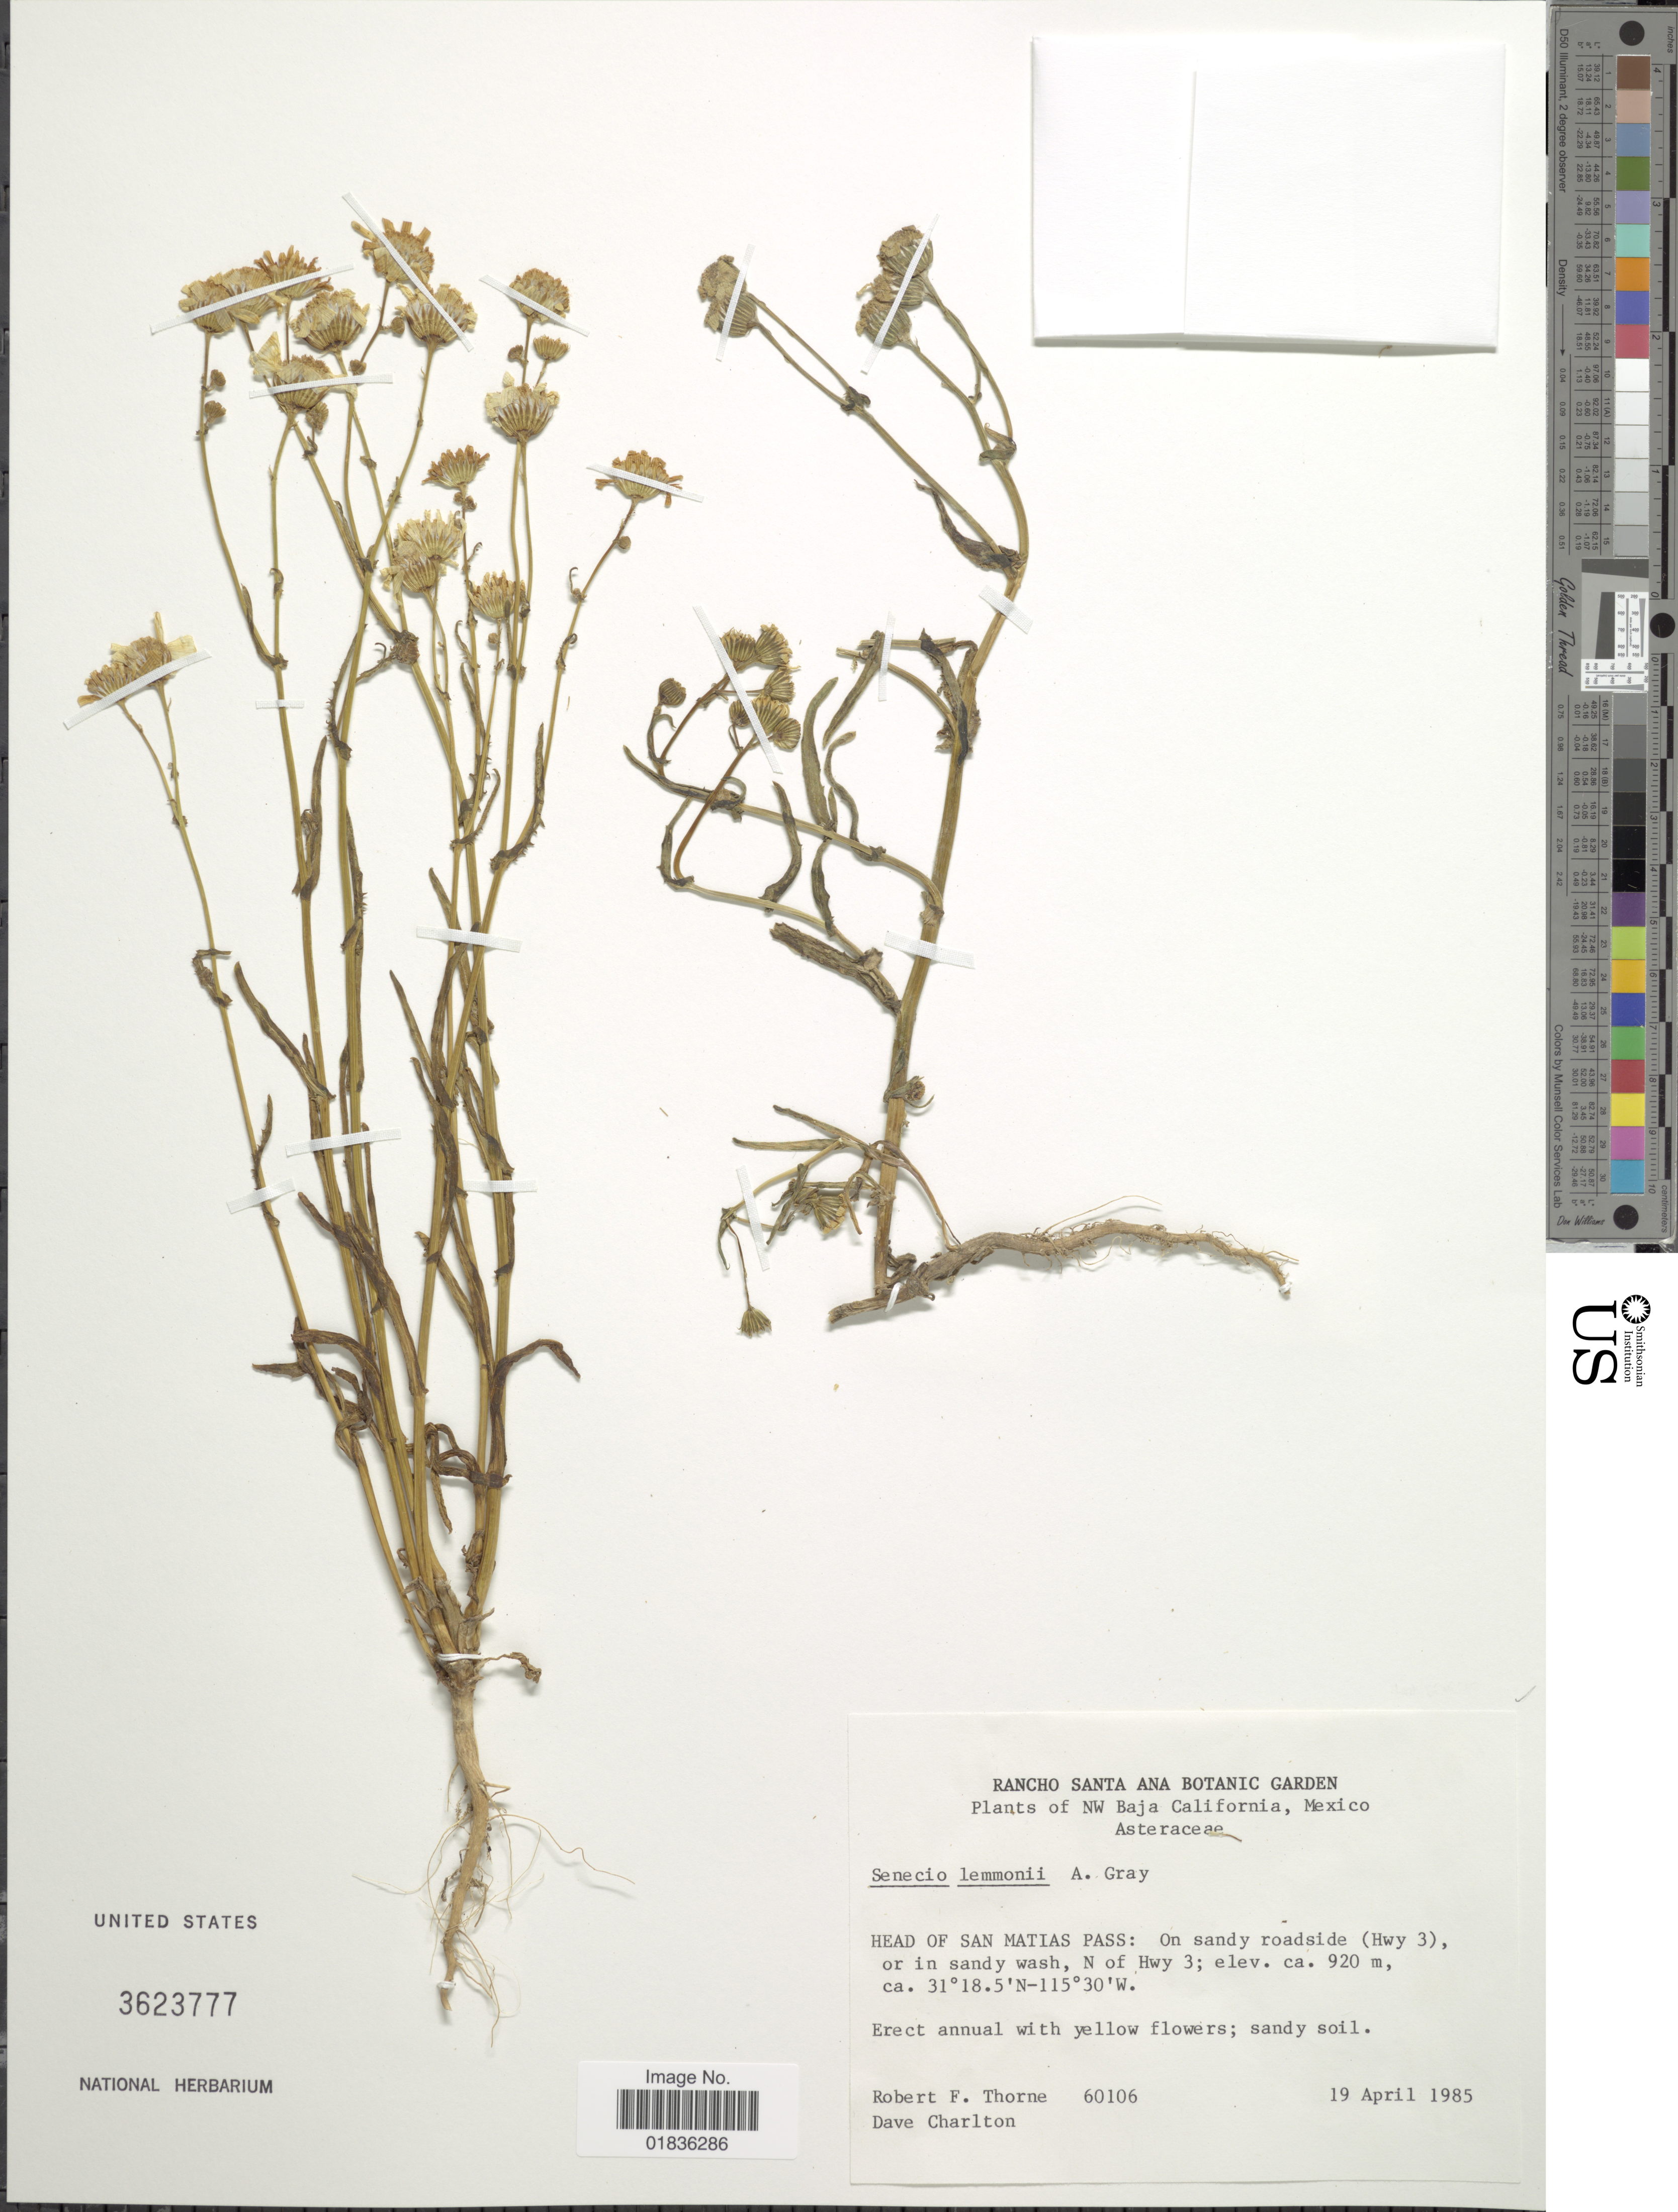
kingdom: Plantae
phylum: Tracheophyta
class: Magnoliopsida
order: Asterales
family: Asteraceae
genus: Senecio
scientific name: Senecio lemmonii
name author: A. Gray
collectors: R. F. Thorne & D. Charlton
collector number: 60106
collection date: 1985-04-19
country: Mexico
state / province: Baja California Norte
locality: NW Baja California, Head of San Matias Pass: on sandy roadside (Hwy 3), or in sandy wash, N of Hwy 3.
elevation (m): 920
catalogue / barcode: US 3623777